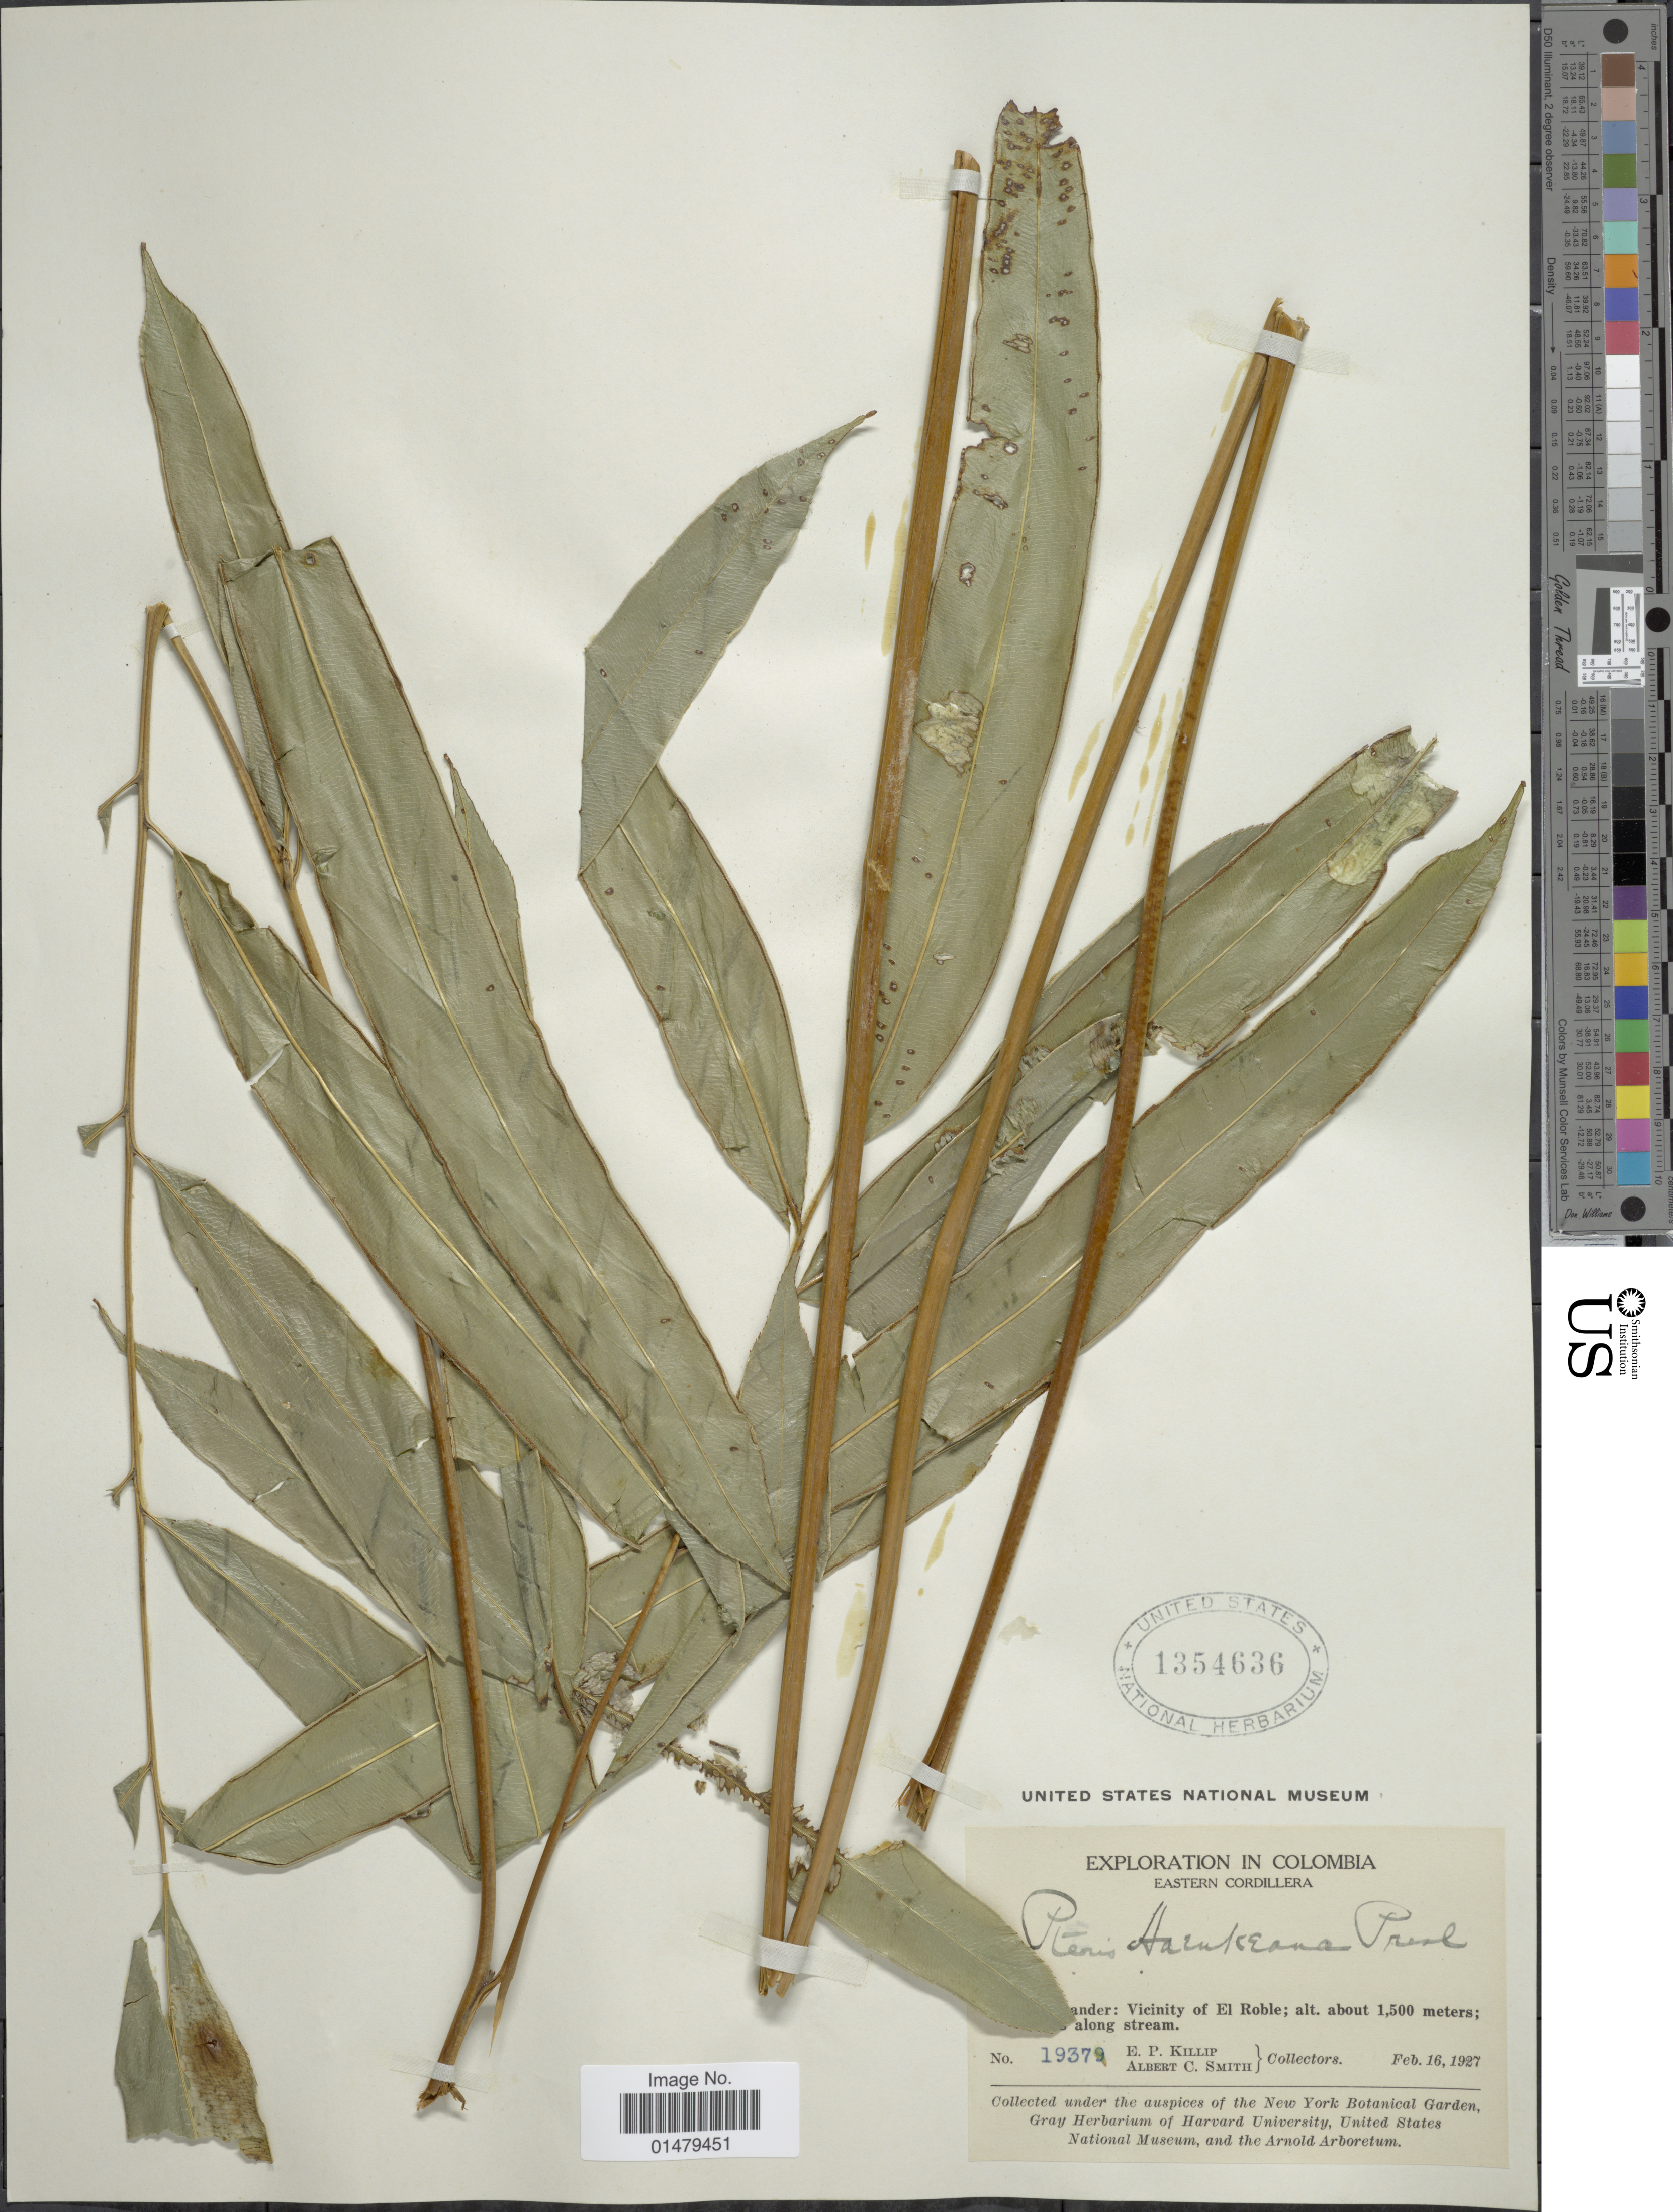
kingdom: Plantae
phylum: Tracheophyta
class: Polypodiopsida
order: Polypodiales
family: Pteridaceae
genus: Pteris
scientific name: Pteris haenkeana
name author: C. Presl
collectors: E. P. Killip & A. C. Smith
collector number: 19379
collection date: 1927-02-16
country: Colombia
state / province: Santander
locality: Vicinity of El Roble. Along stream.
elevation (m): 1500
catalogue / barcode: US 1354636